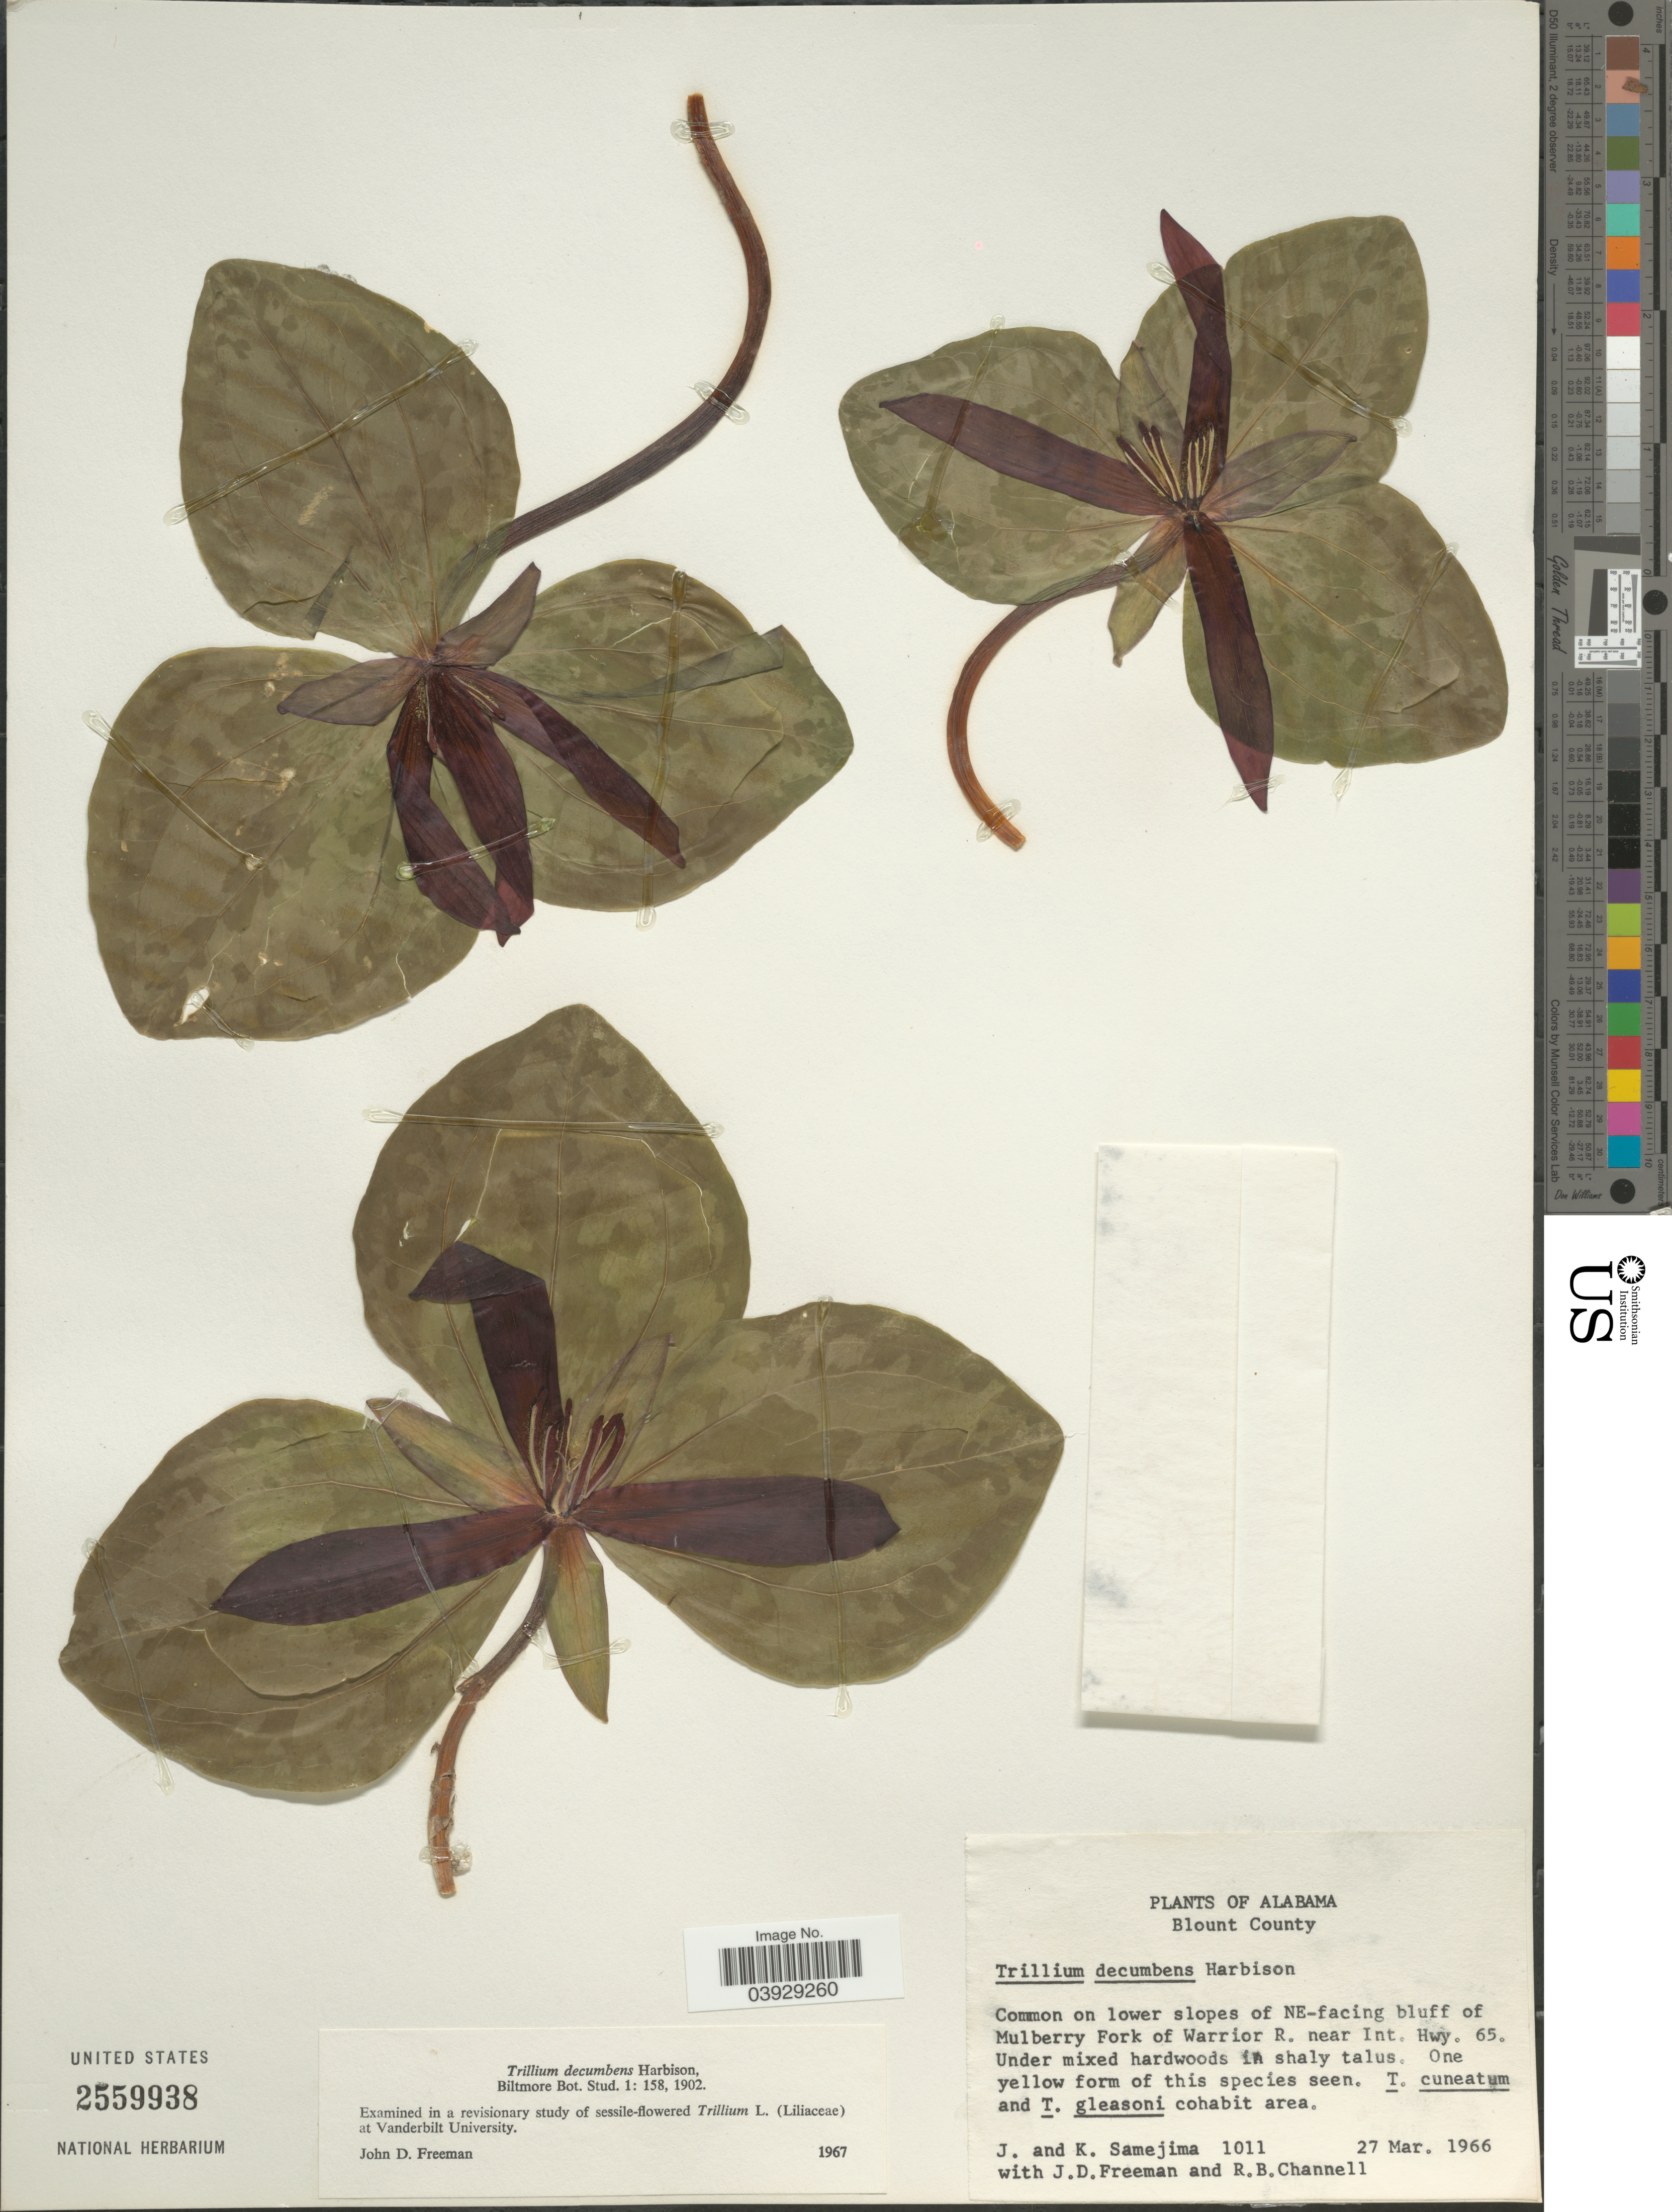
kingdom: Plantae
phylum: Tracheophyta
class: Liliopsida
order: Liliales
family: Melanthiaceae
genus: Trillium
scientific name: Trillium decumbens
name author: Harb.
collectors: J. Samejima, K. Samejima, J. Freeman & R. B. Channell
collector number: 1011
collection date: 1966-03-27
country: United States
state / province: Alabama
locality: Blount County. On lower slopes of NE-facing bluff of Mulberry Fork of Warrior R. near Int. Hwy. 65.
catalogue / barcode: US 2559938